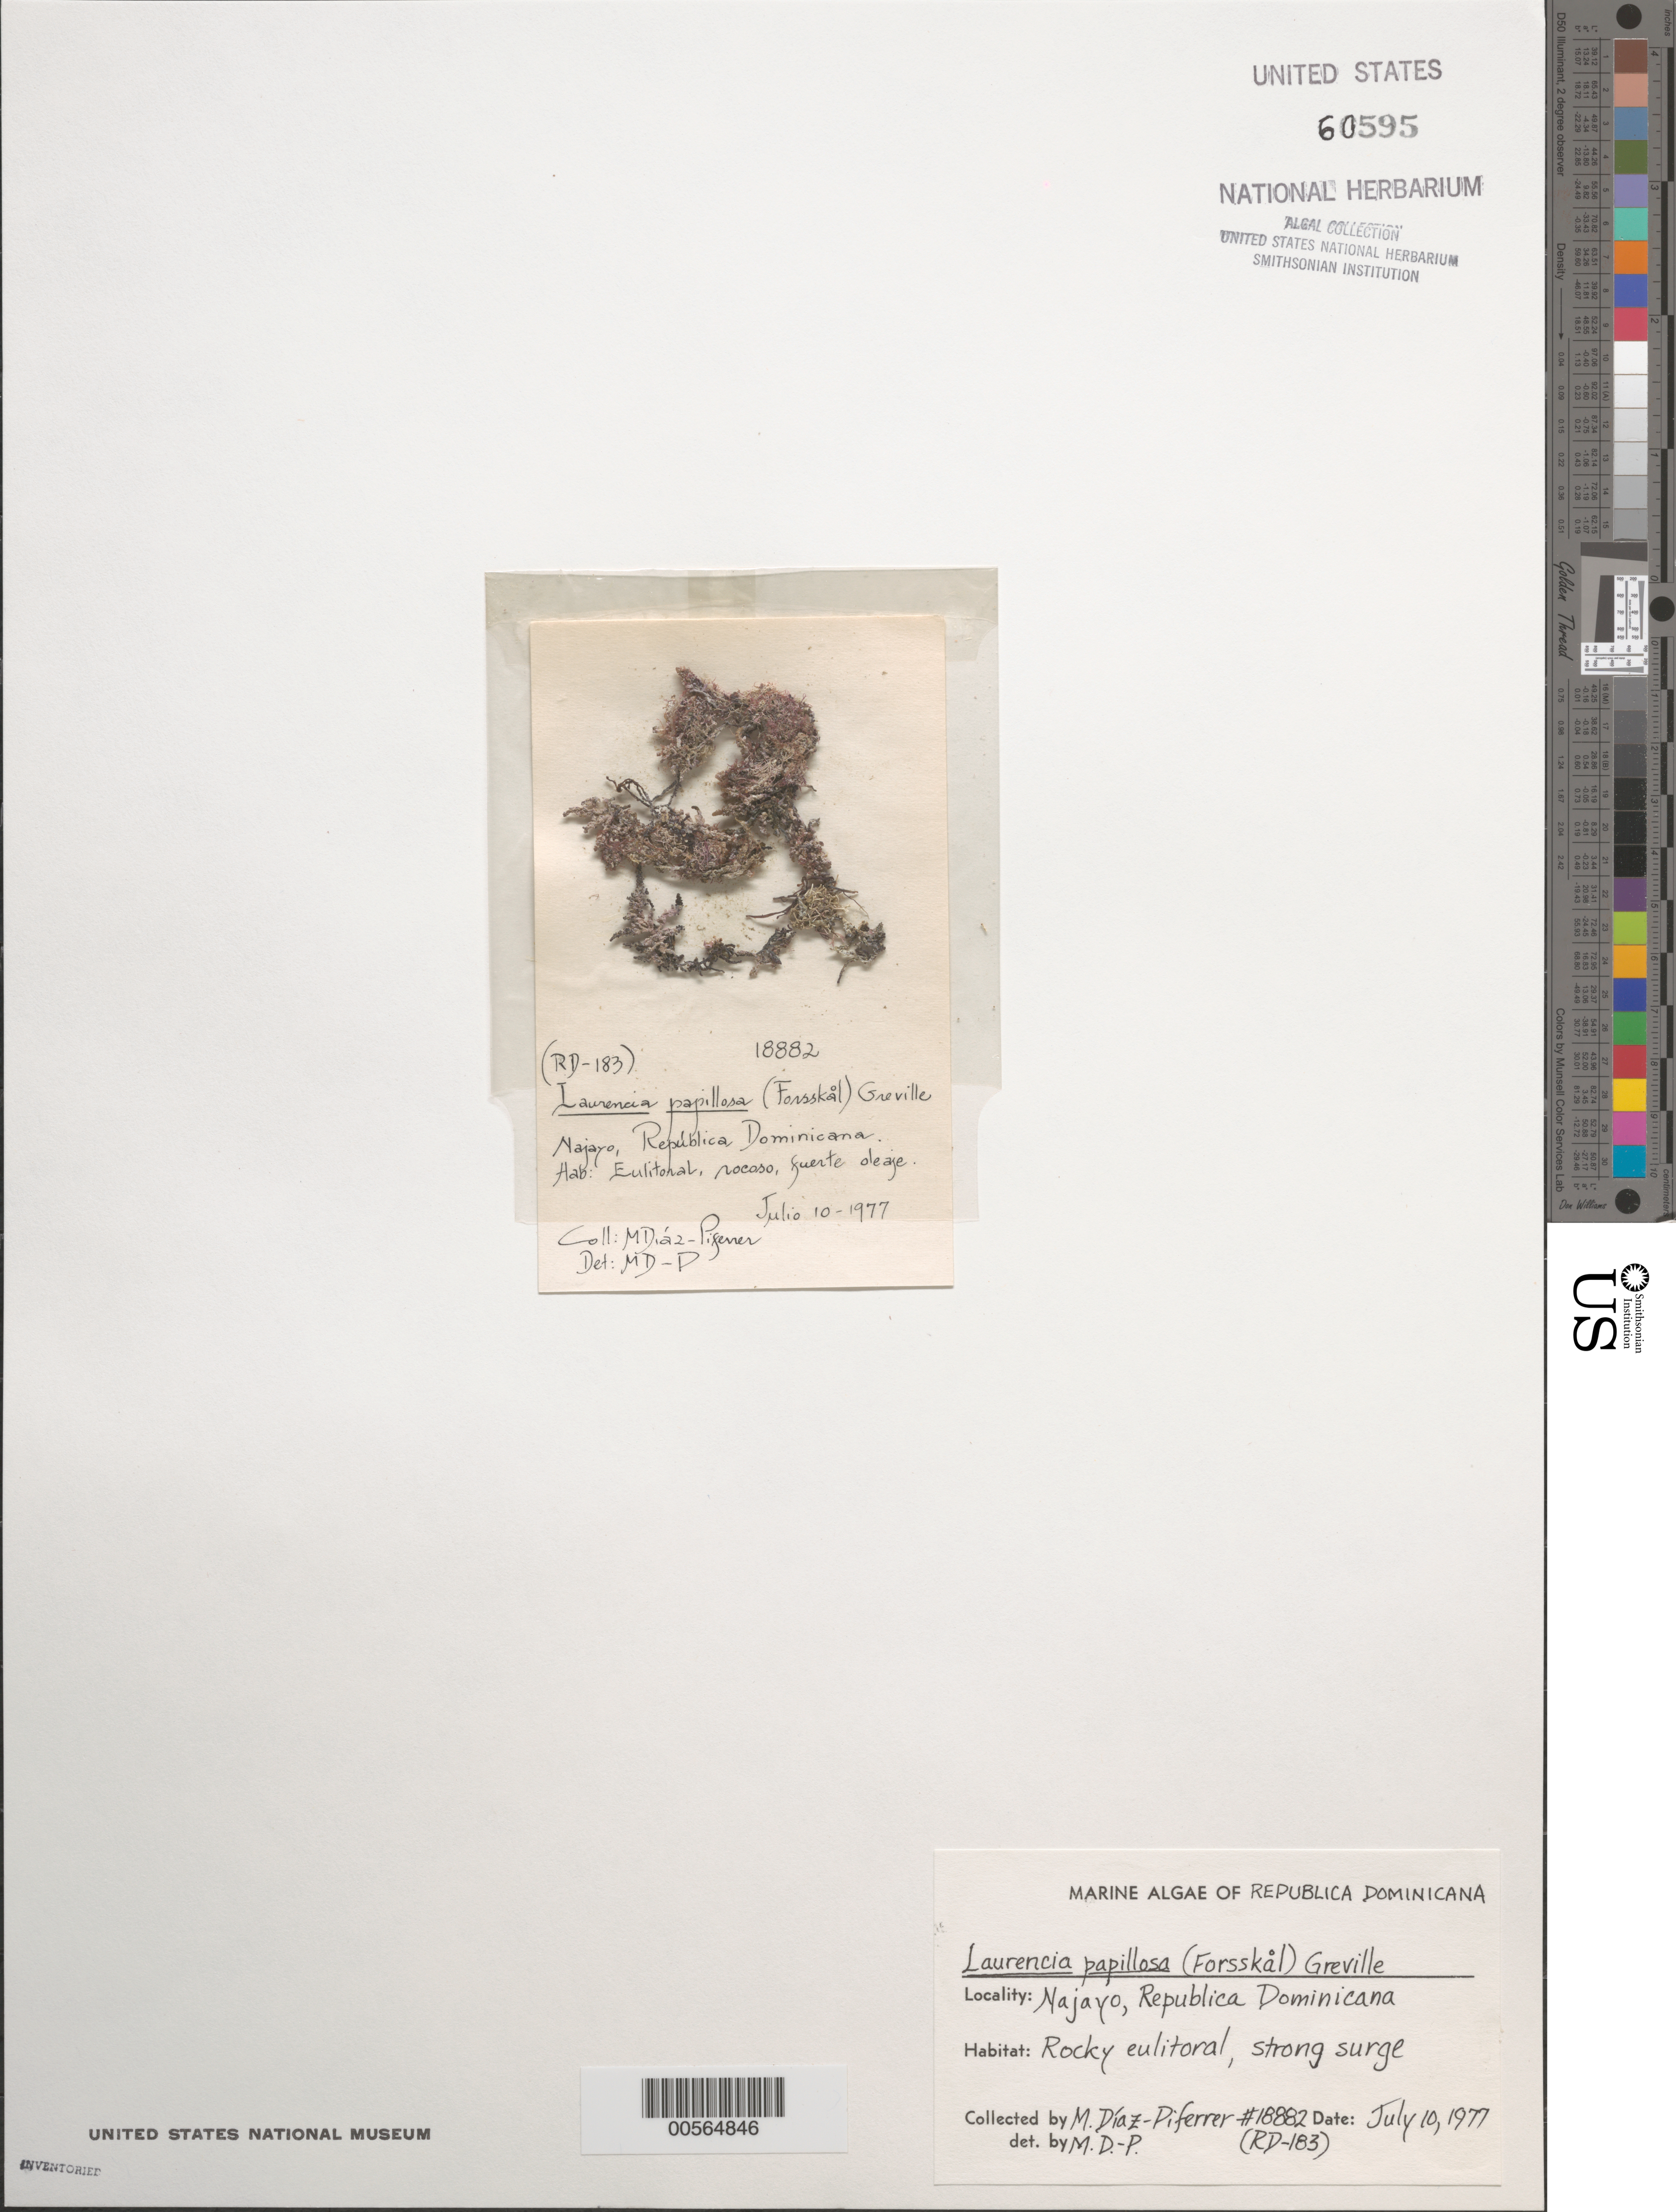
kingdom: Plantae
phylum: Rhodophyta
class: Florideophyceae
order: Ceramiales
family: Rhodomelaceae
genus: Palisada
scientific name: Palisada perforata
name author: (Bory) K.W. Nam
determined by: Algae name updating Project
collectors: M. Diaz-Piferrer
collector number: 18882 & RD-183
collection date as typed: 10 Jul 1977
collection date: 1977-07-10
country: Dominican Republic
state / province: San Cristóbal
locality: Najayo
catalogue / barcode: US 60595